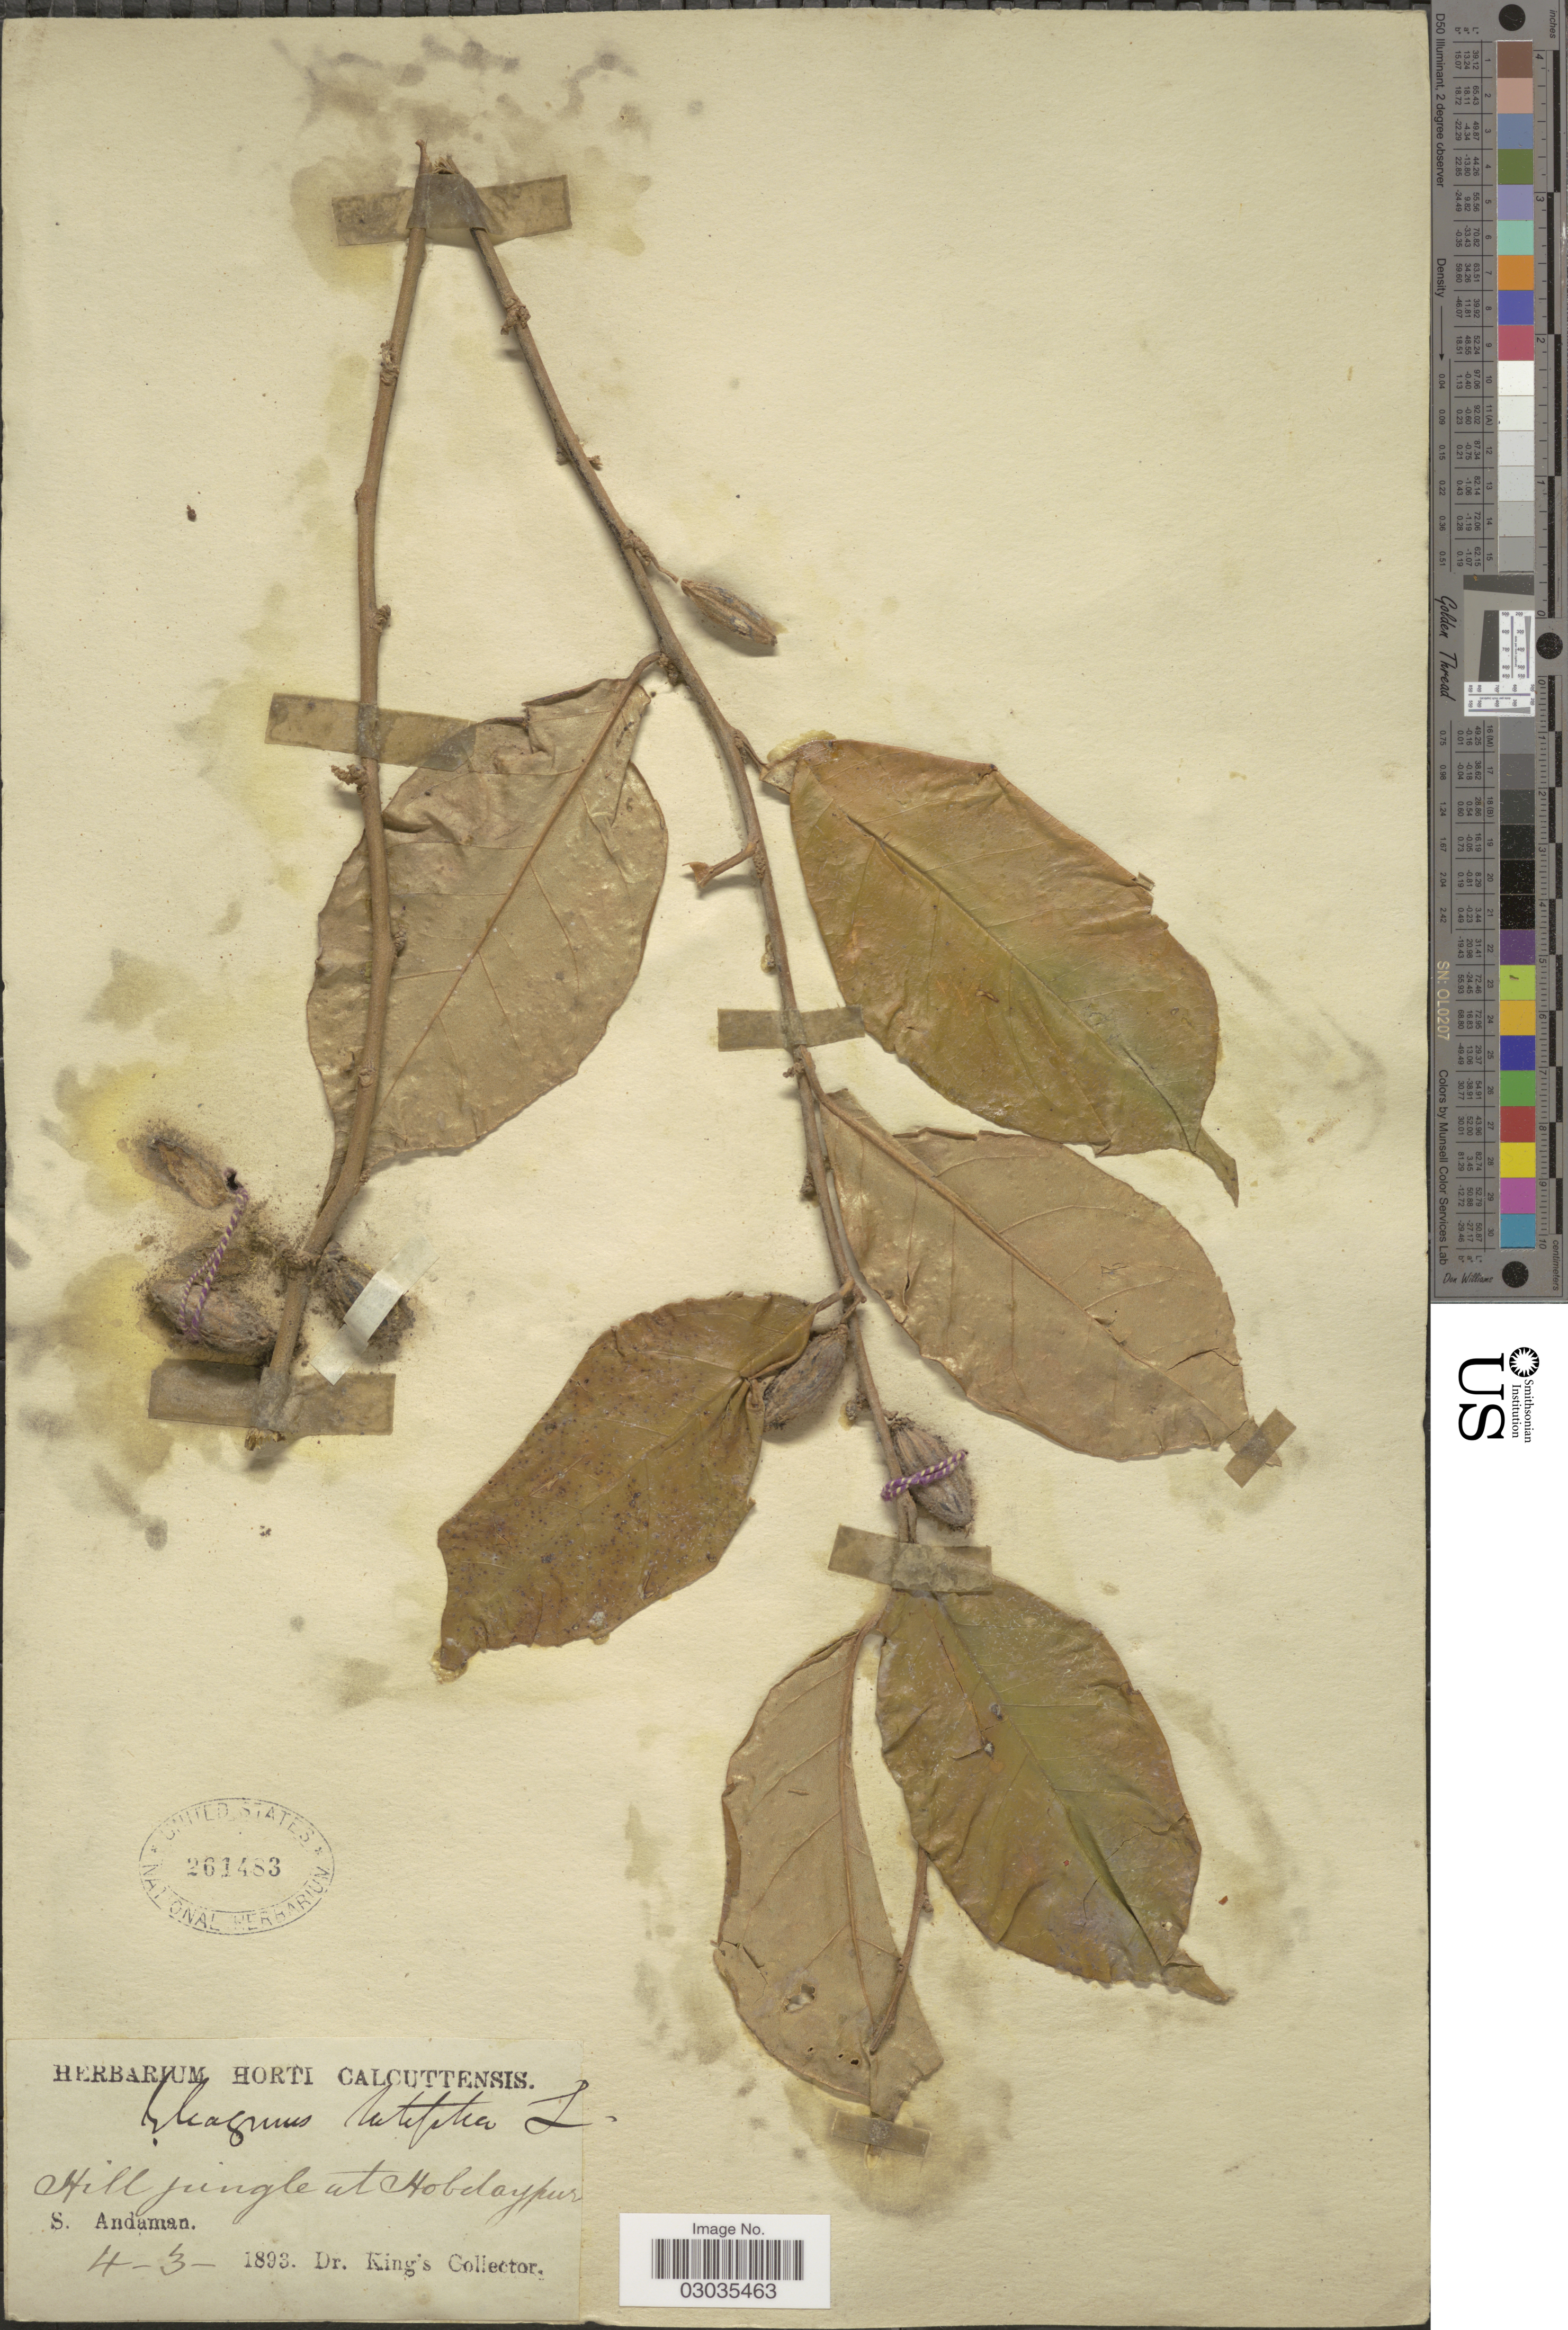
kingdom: Plantae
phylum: Tracheophyta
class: Magnoliopsida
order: Rosales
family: Elaeagnaceae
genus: Elaeagnus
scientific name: Elaeagnus latifolia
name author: L.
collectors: Dr. King's collector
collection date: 1893-03-04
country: India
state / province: Andaman and Nicobar Islands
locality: Hill jungle at Hobdaypur S. Andaman.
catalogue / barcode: US 261483